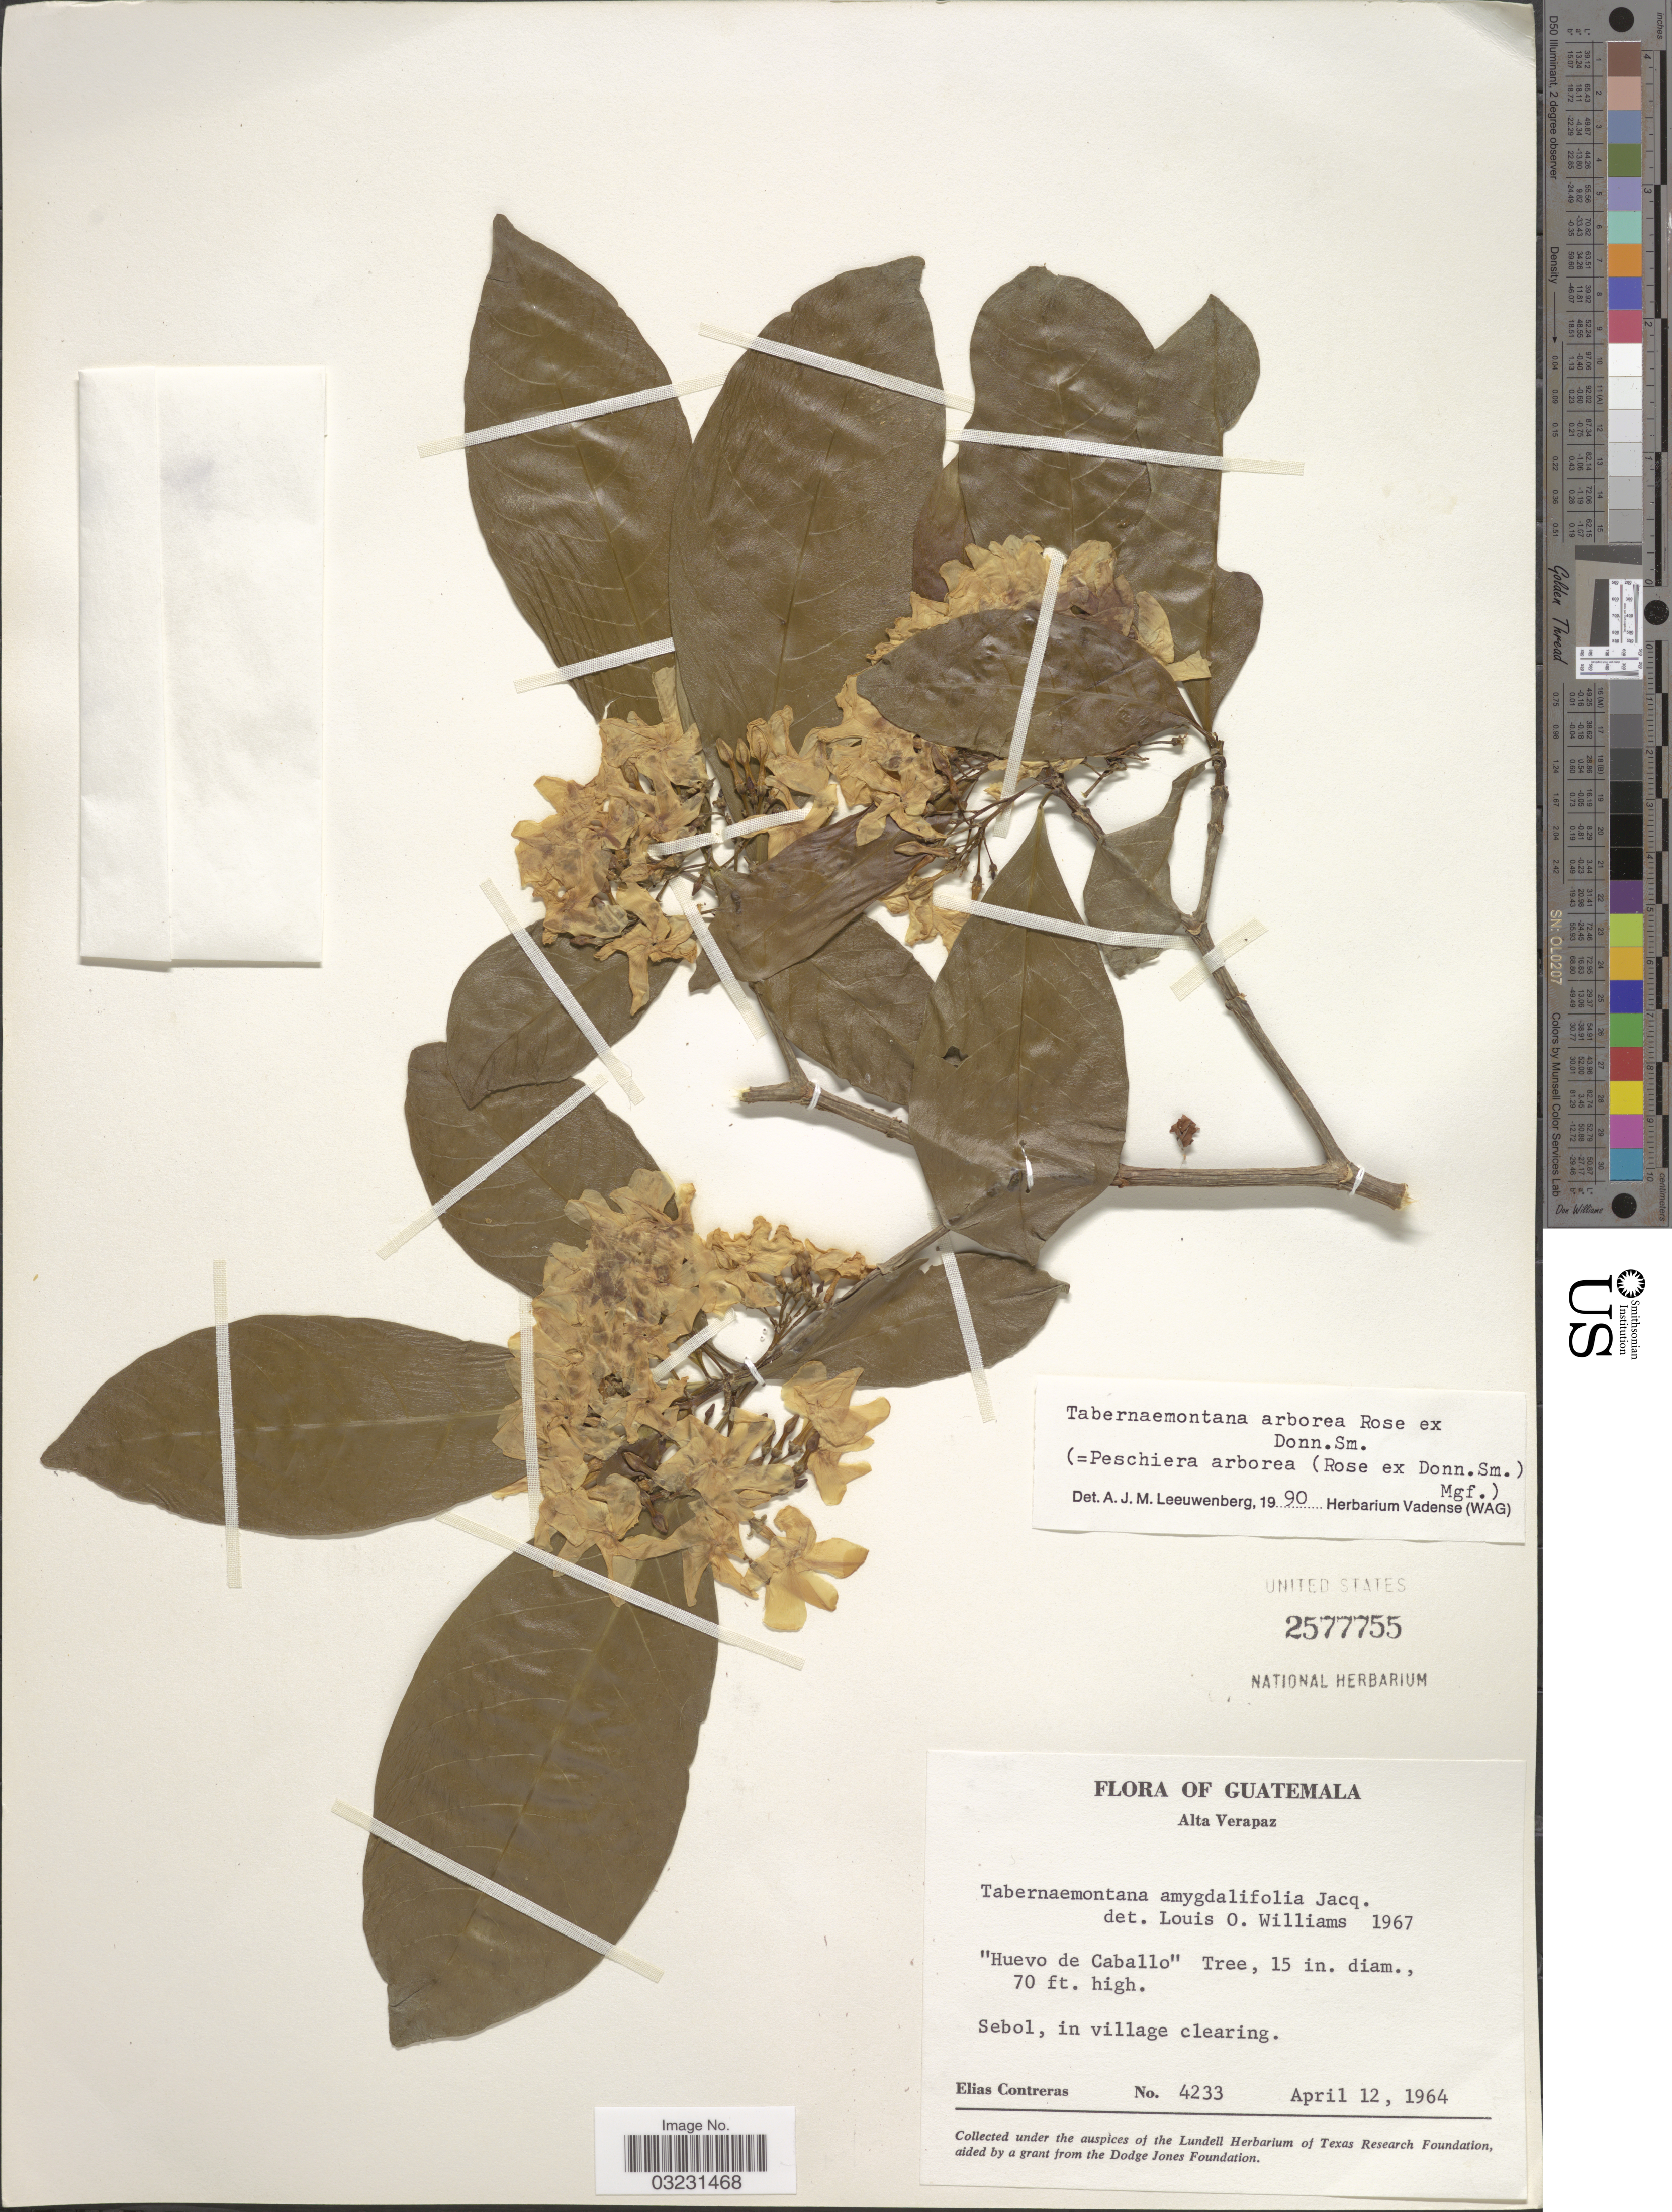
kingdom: Plantae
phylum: Tracheophyta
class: Magnoliopsida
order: Gentianales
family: Apocynaceae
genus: Tabernaemontana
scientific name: Tabernaemontana arborea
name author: Rose in Donn. Sm.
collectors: E. Contreras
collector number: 4233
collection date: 1964-04-12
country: Guatemala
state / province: Alta Verapaz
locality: Sebol, in village clearing.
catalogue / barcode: US 2577755